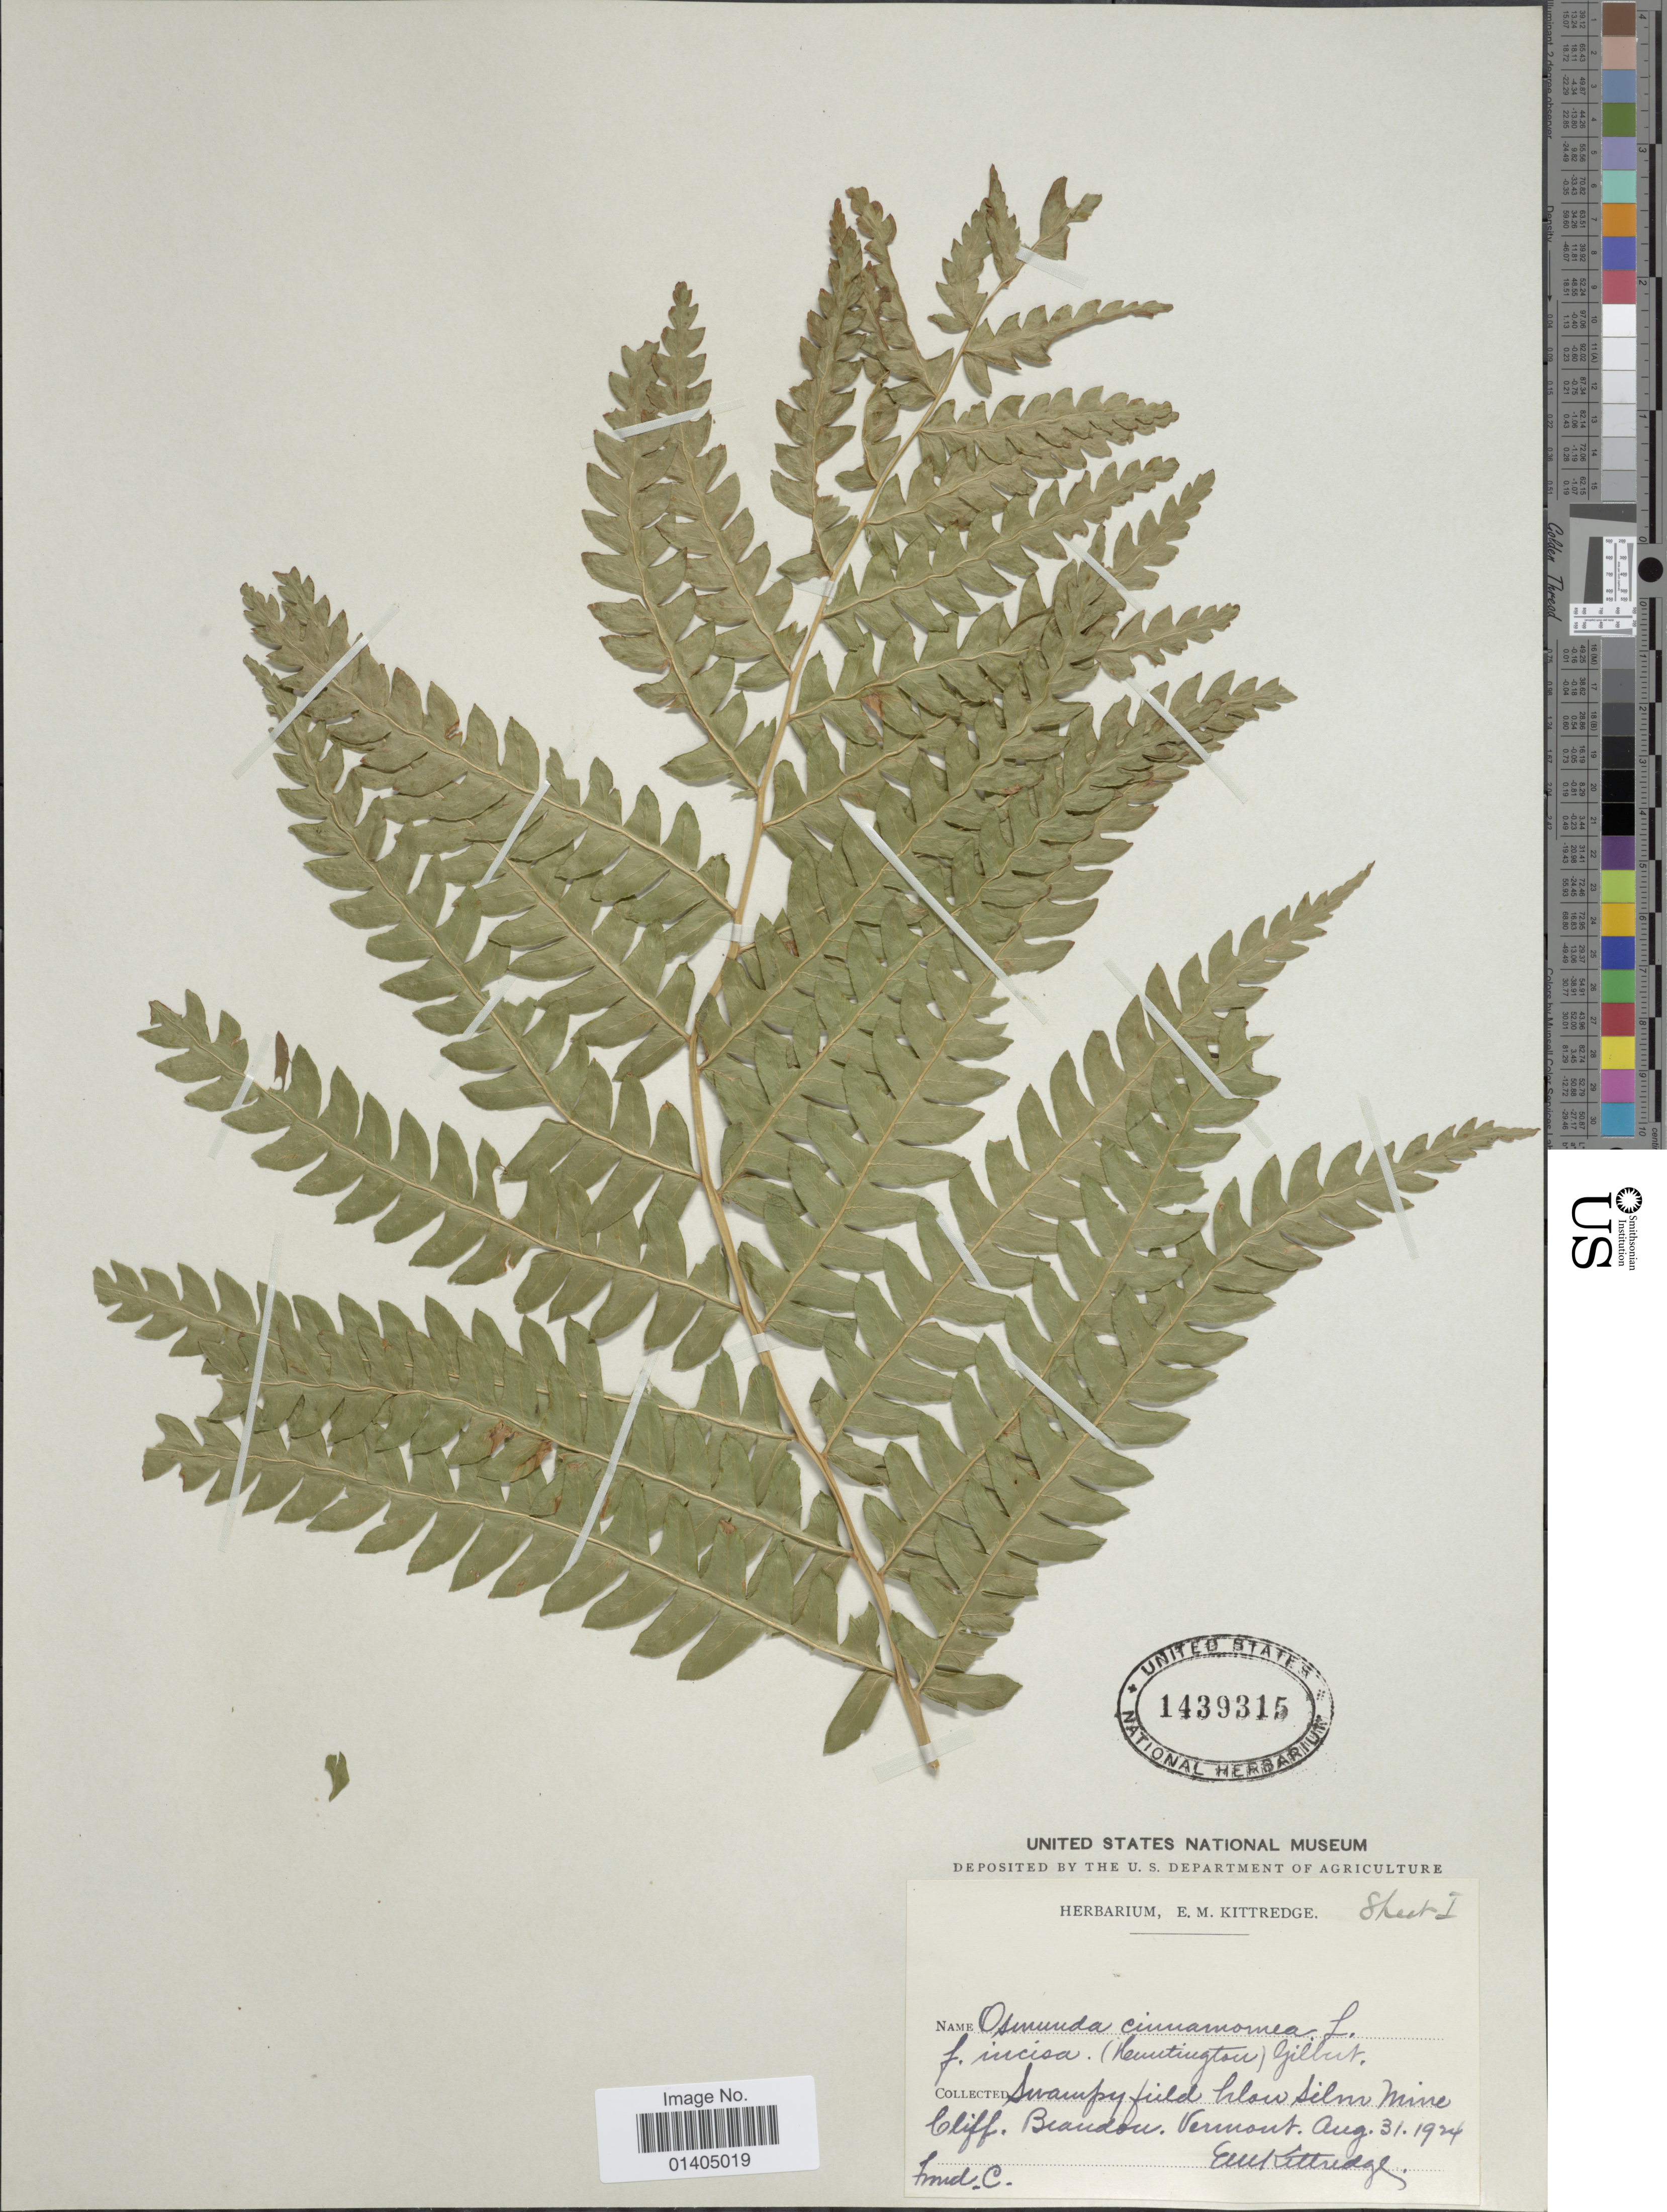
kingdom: Plantae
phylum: Tracheophyta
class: Polypodiopsida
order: Osmundales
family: Osmundaceae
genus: Osmundastrum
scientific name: Osmundastrum cinnamomeum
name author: (L.) C. Presl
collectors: E. Kittridge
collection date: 1924-08-31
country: United States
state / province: Vermont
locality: Swampy field below Silver Mine Cliff, Brandon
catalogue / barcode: US 1439315